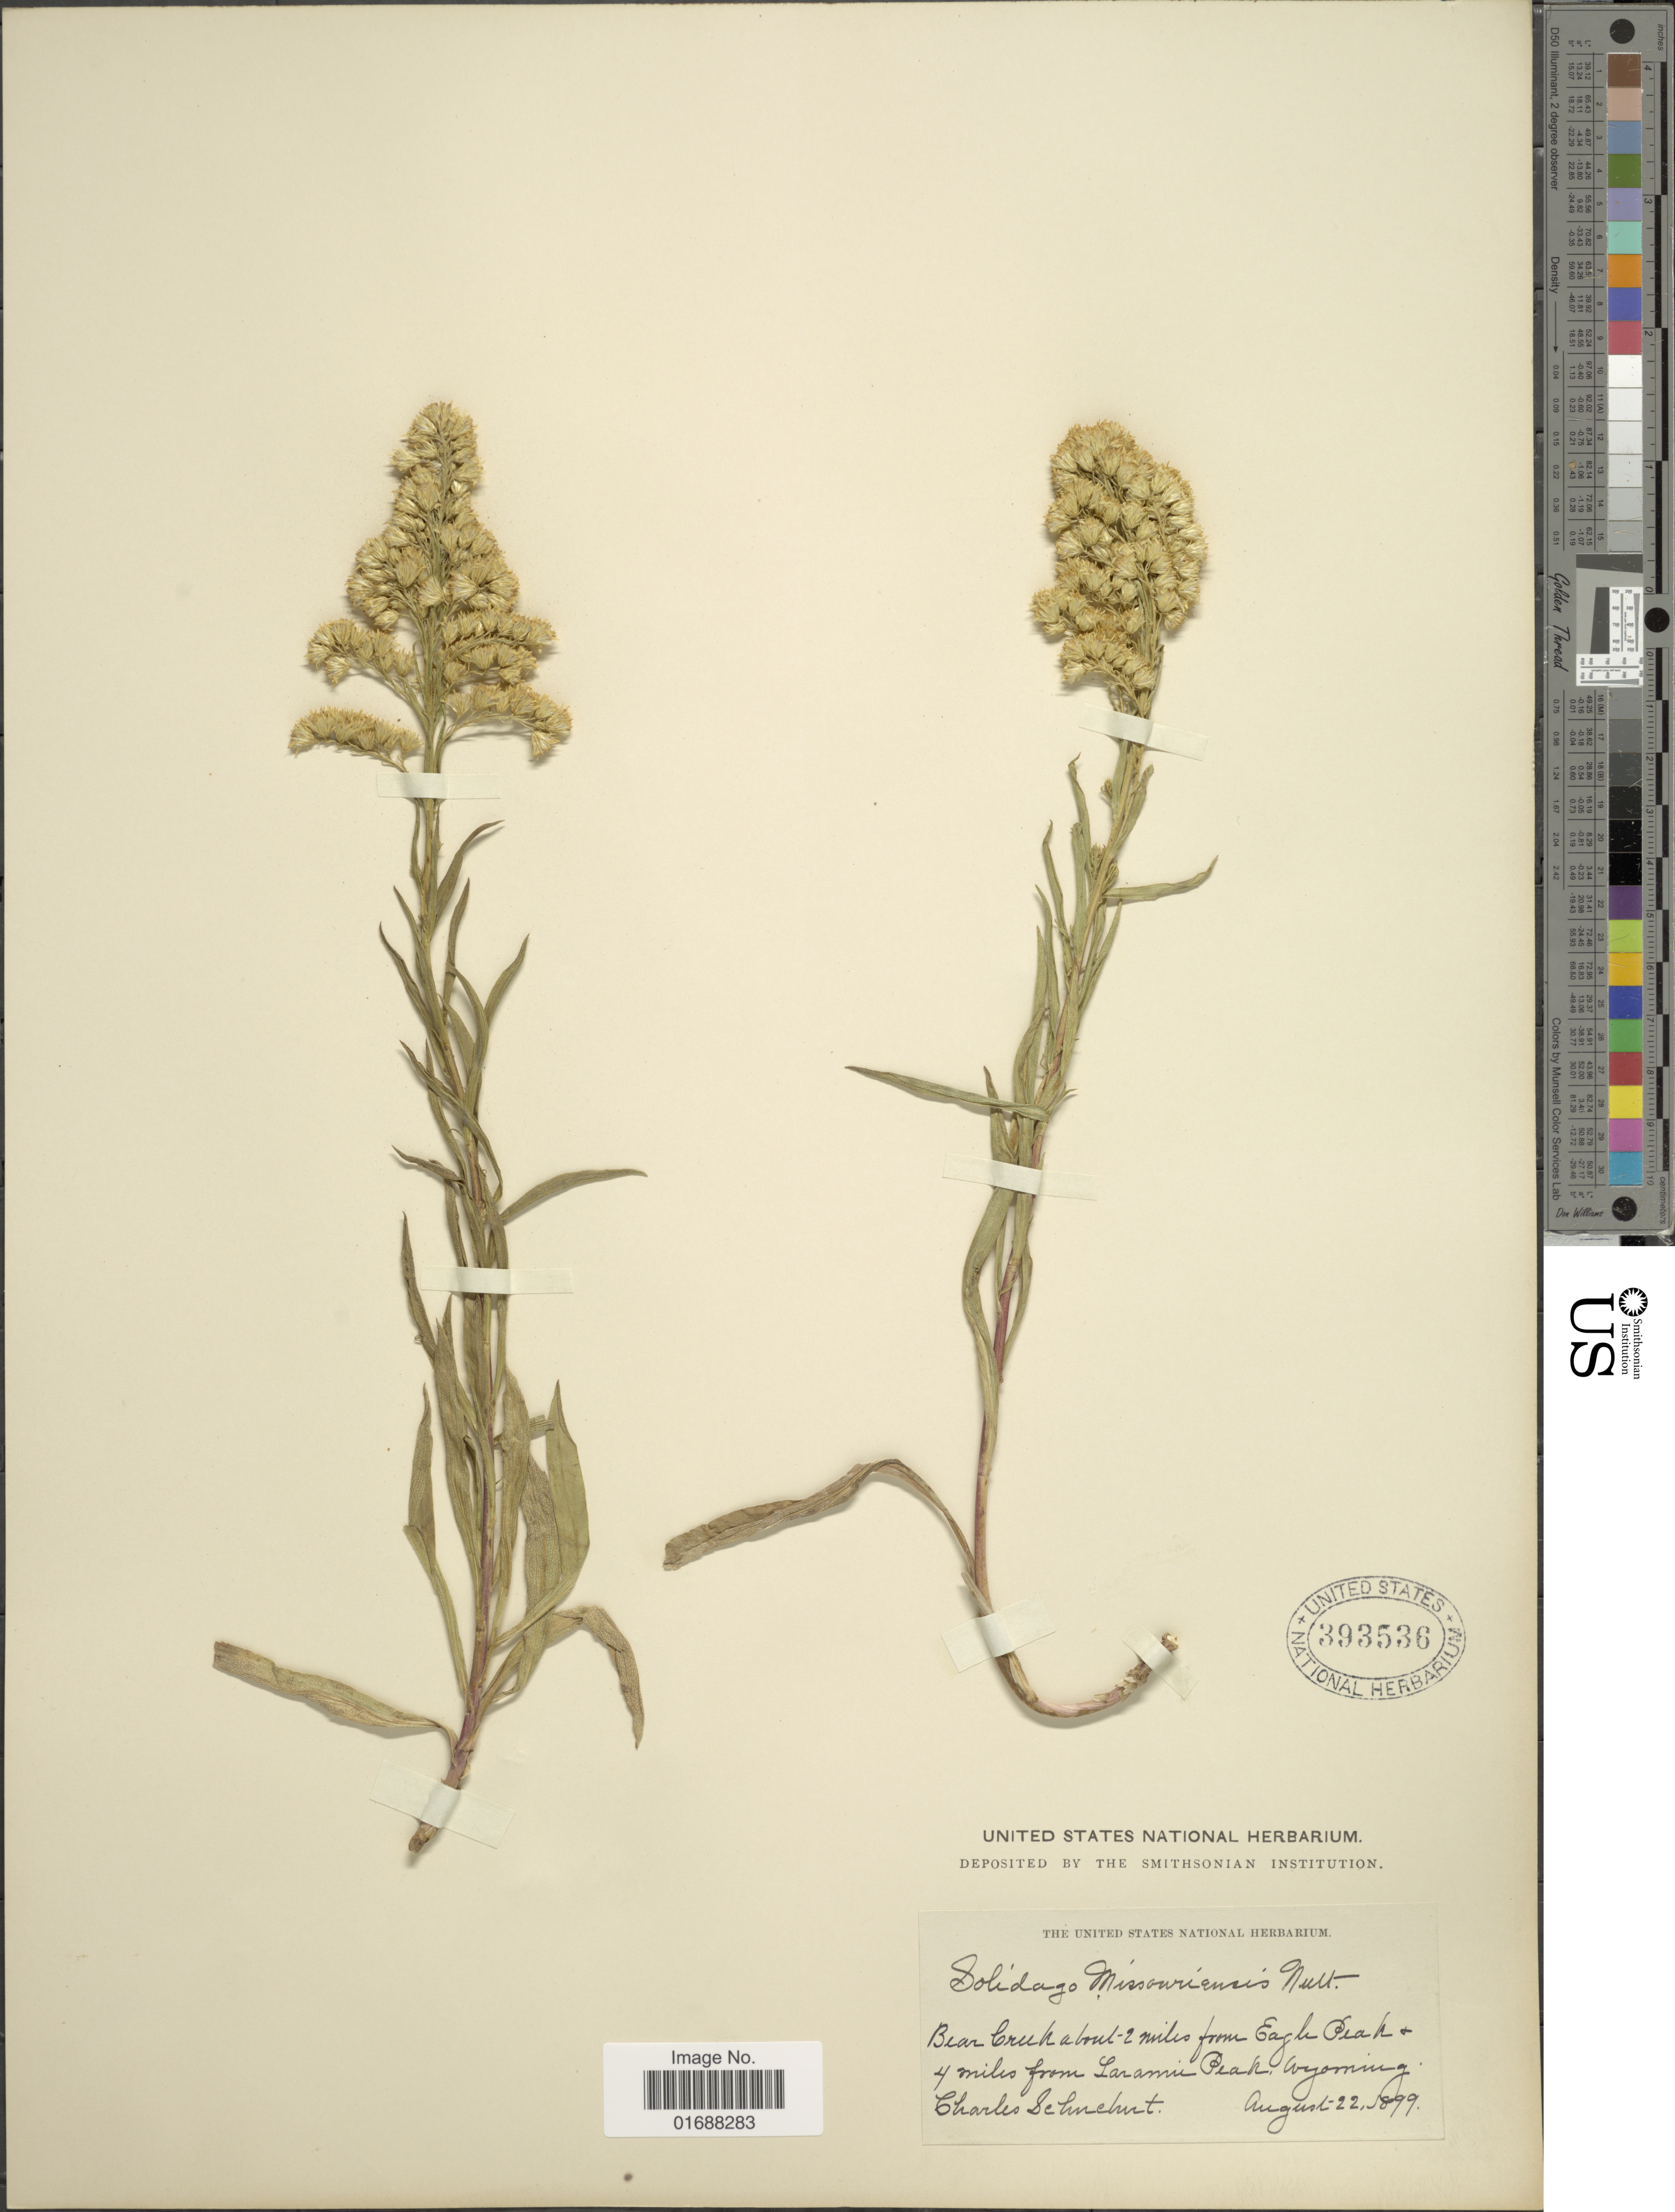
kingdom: Plantae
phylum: Tracheophyta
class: Magnoliopsida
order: Asterales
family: Asteraceae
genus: Solidago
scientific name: Solidago missouriensis var. missouriensis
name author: Nutt.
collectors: C. Schuchert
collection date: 1899-08-22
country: United States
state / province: Wyoming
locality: Bear Creek about 2 miles from Eagle Peak & 4 miles from Laramie Peak, Wyoming.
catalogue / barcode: US 393536